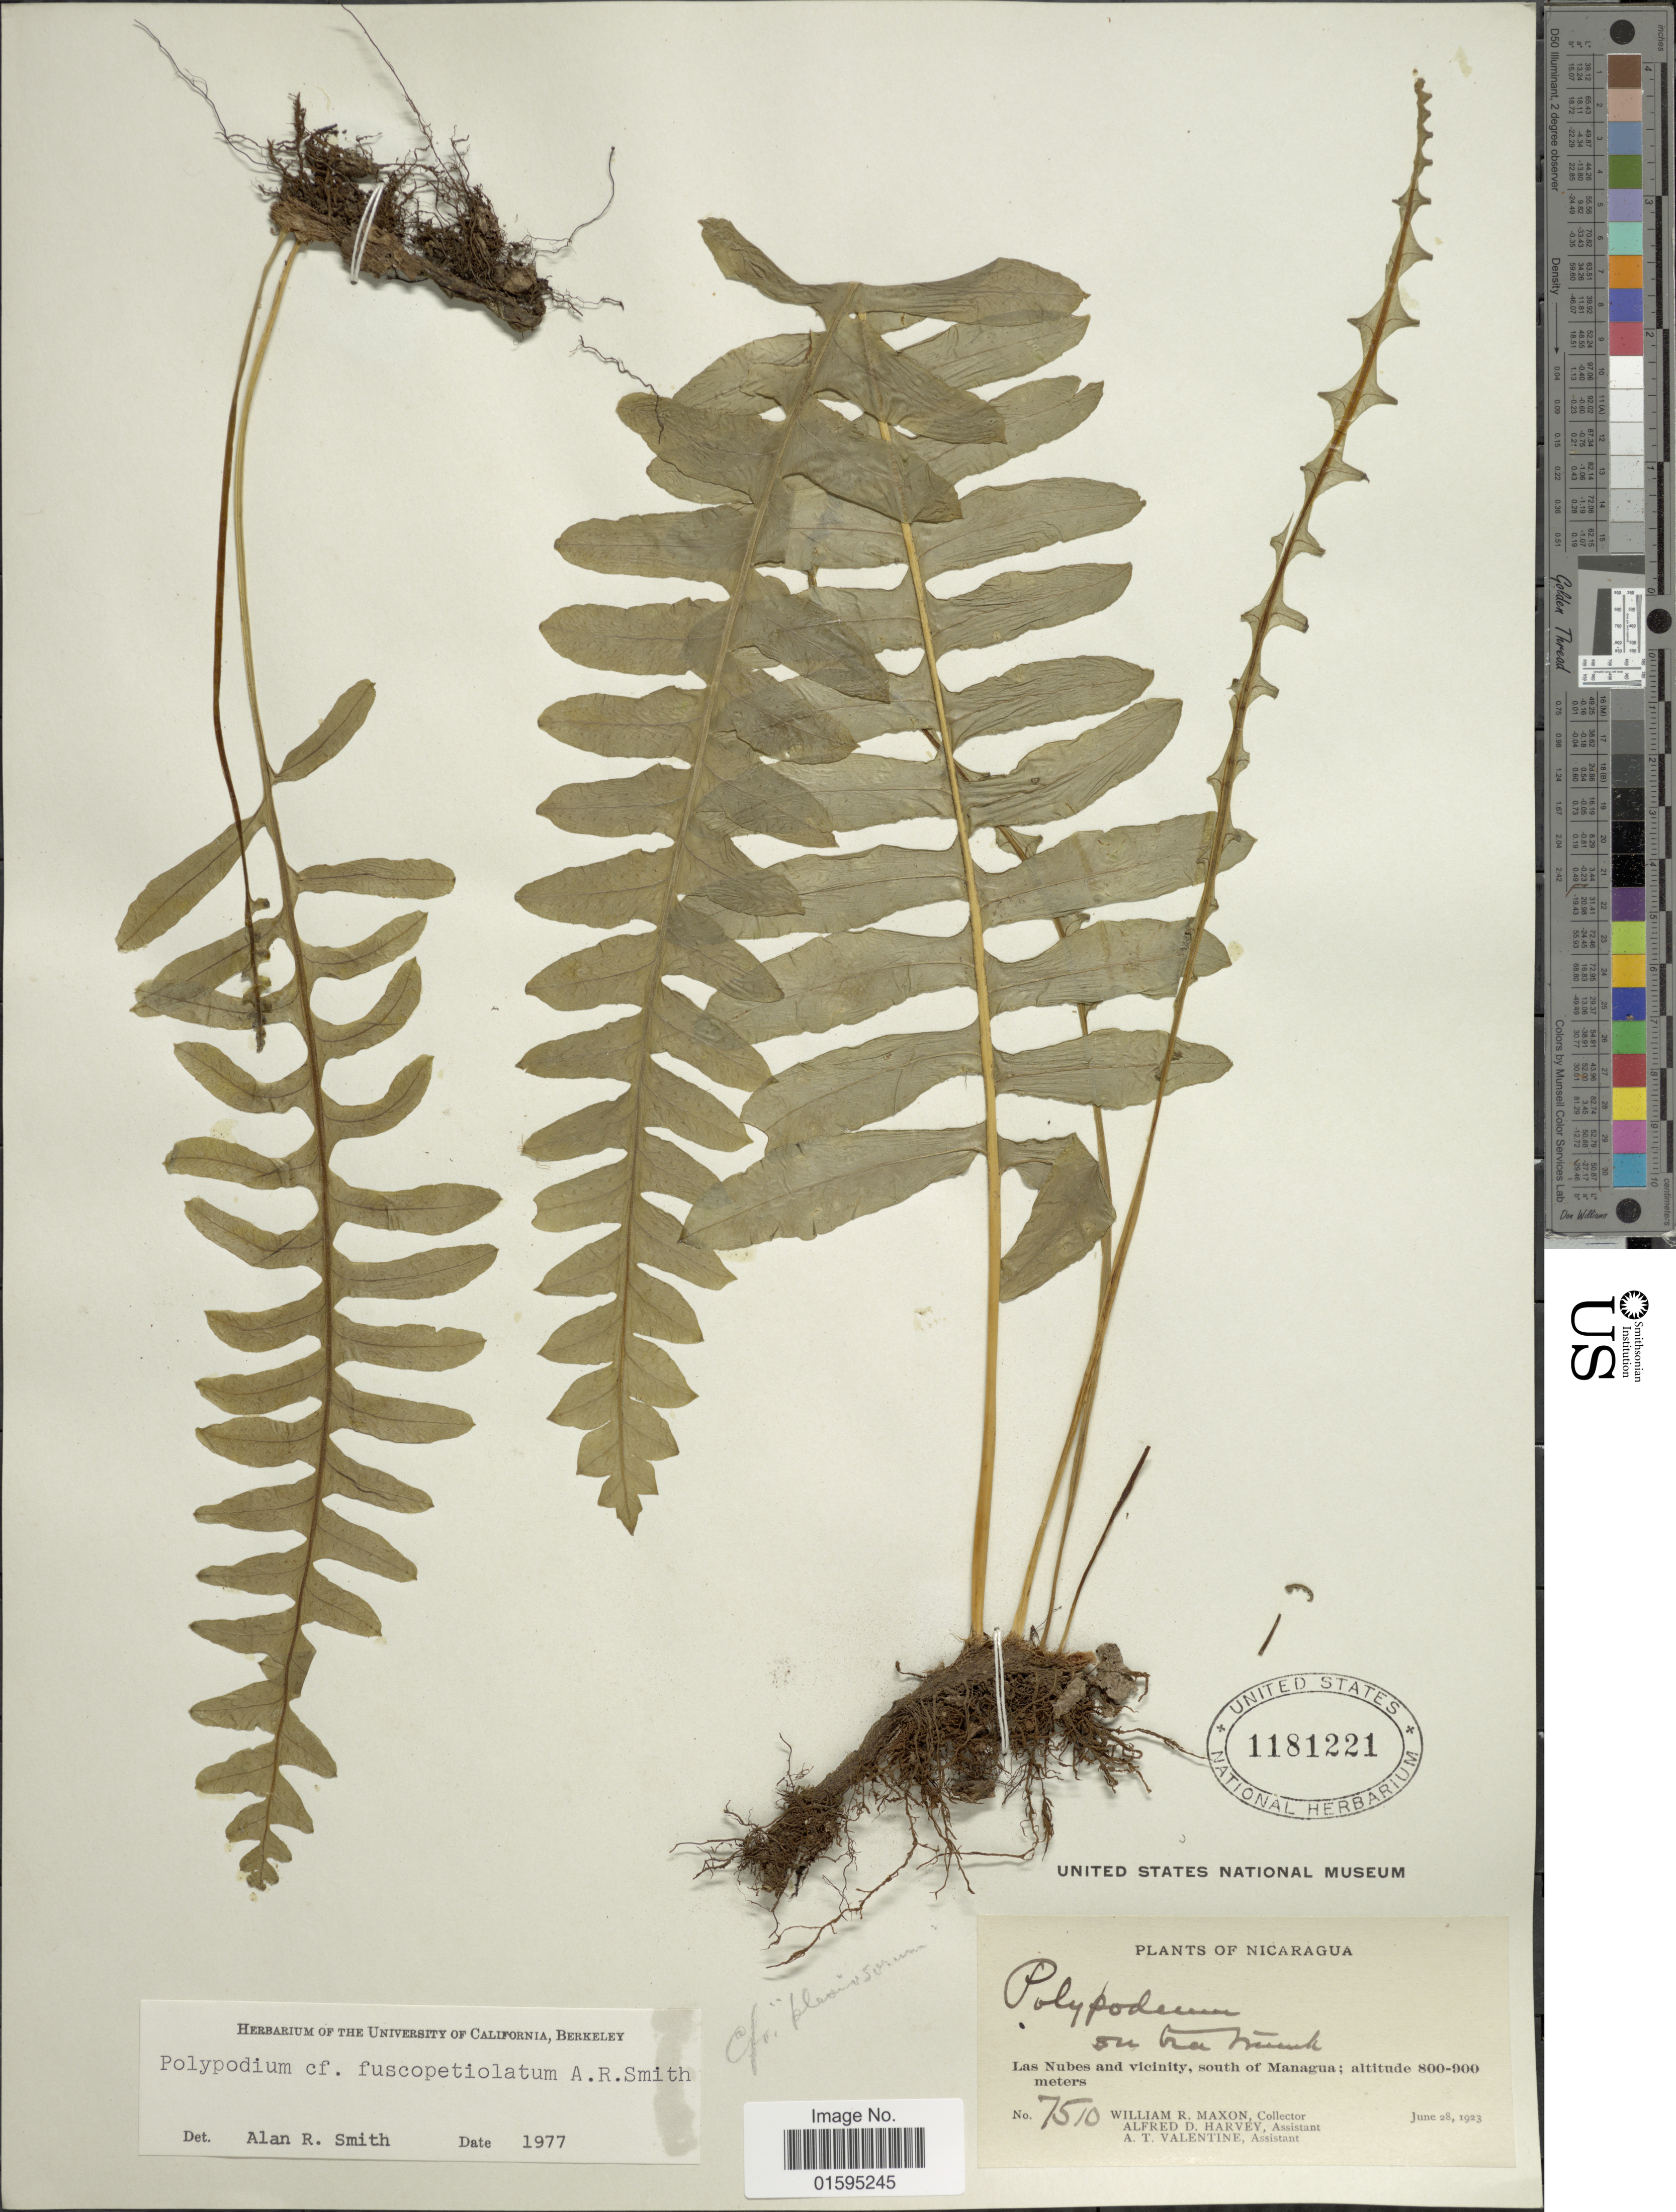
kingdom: Plantae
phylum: Tracheophyta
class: Polypodiopsida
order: Polypodiales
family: Polypodiaceae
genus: Polypodium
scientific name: Polypodium fuscopetiolatum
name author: A.R. Sm.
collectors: W. R. Maxon, A. D. Harvey & A. Valentine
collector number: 7510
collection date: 1923-06-28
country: Nicaragua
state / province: Managua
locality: Las Nubes and vicinity, south of Managua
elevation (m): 800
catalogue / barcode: US 1181221